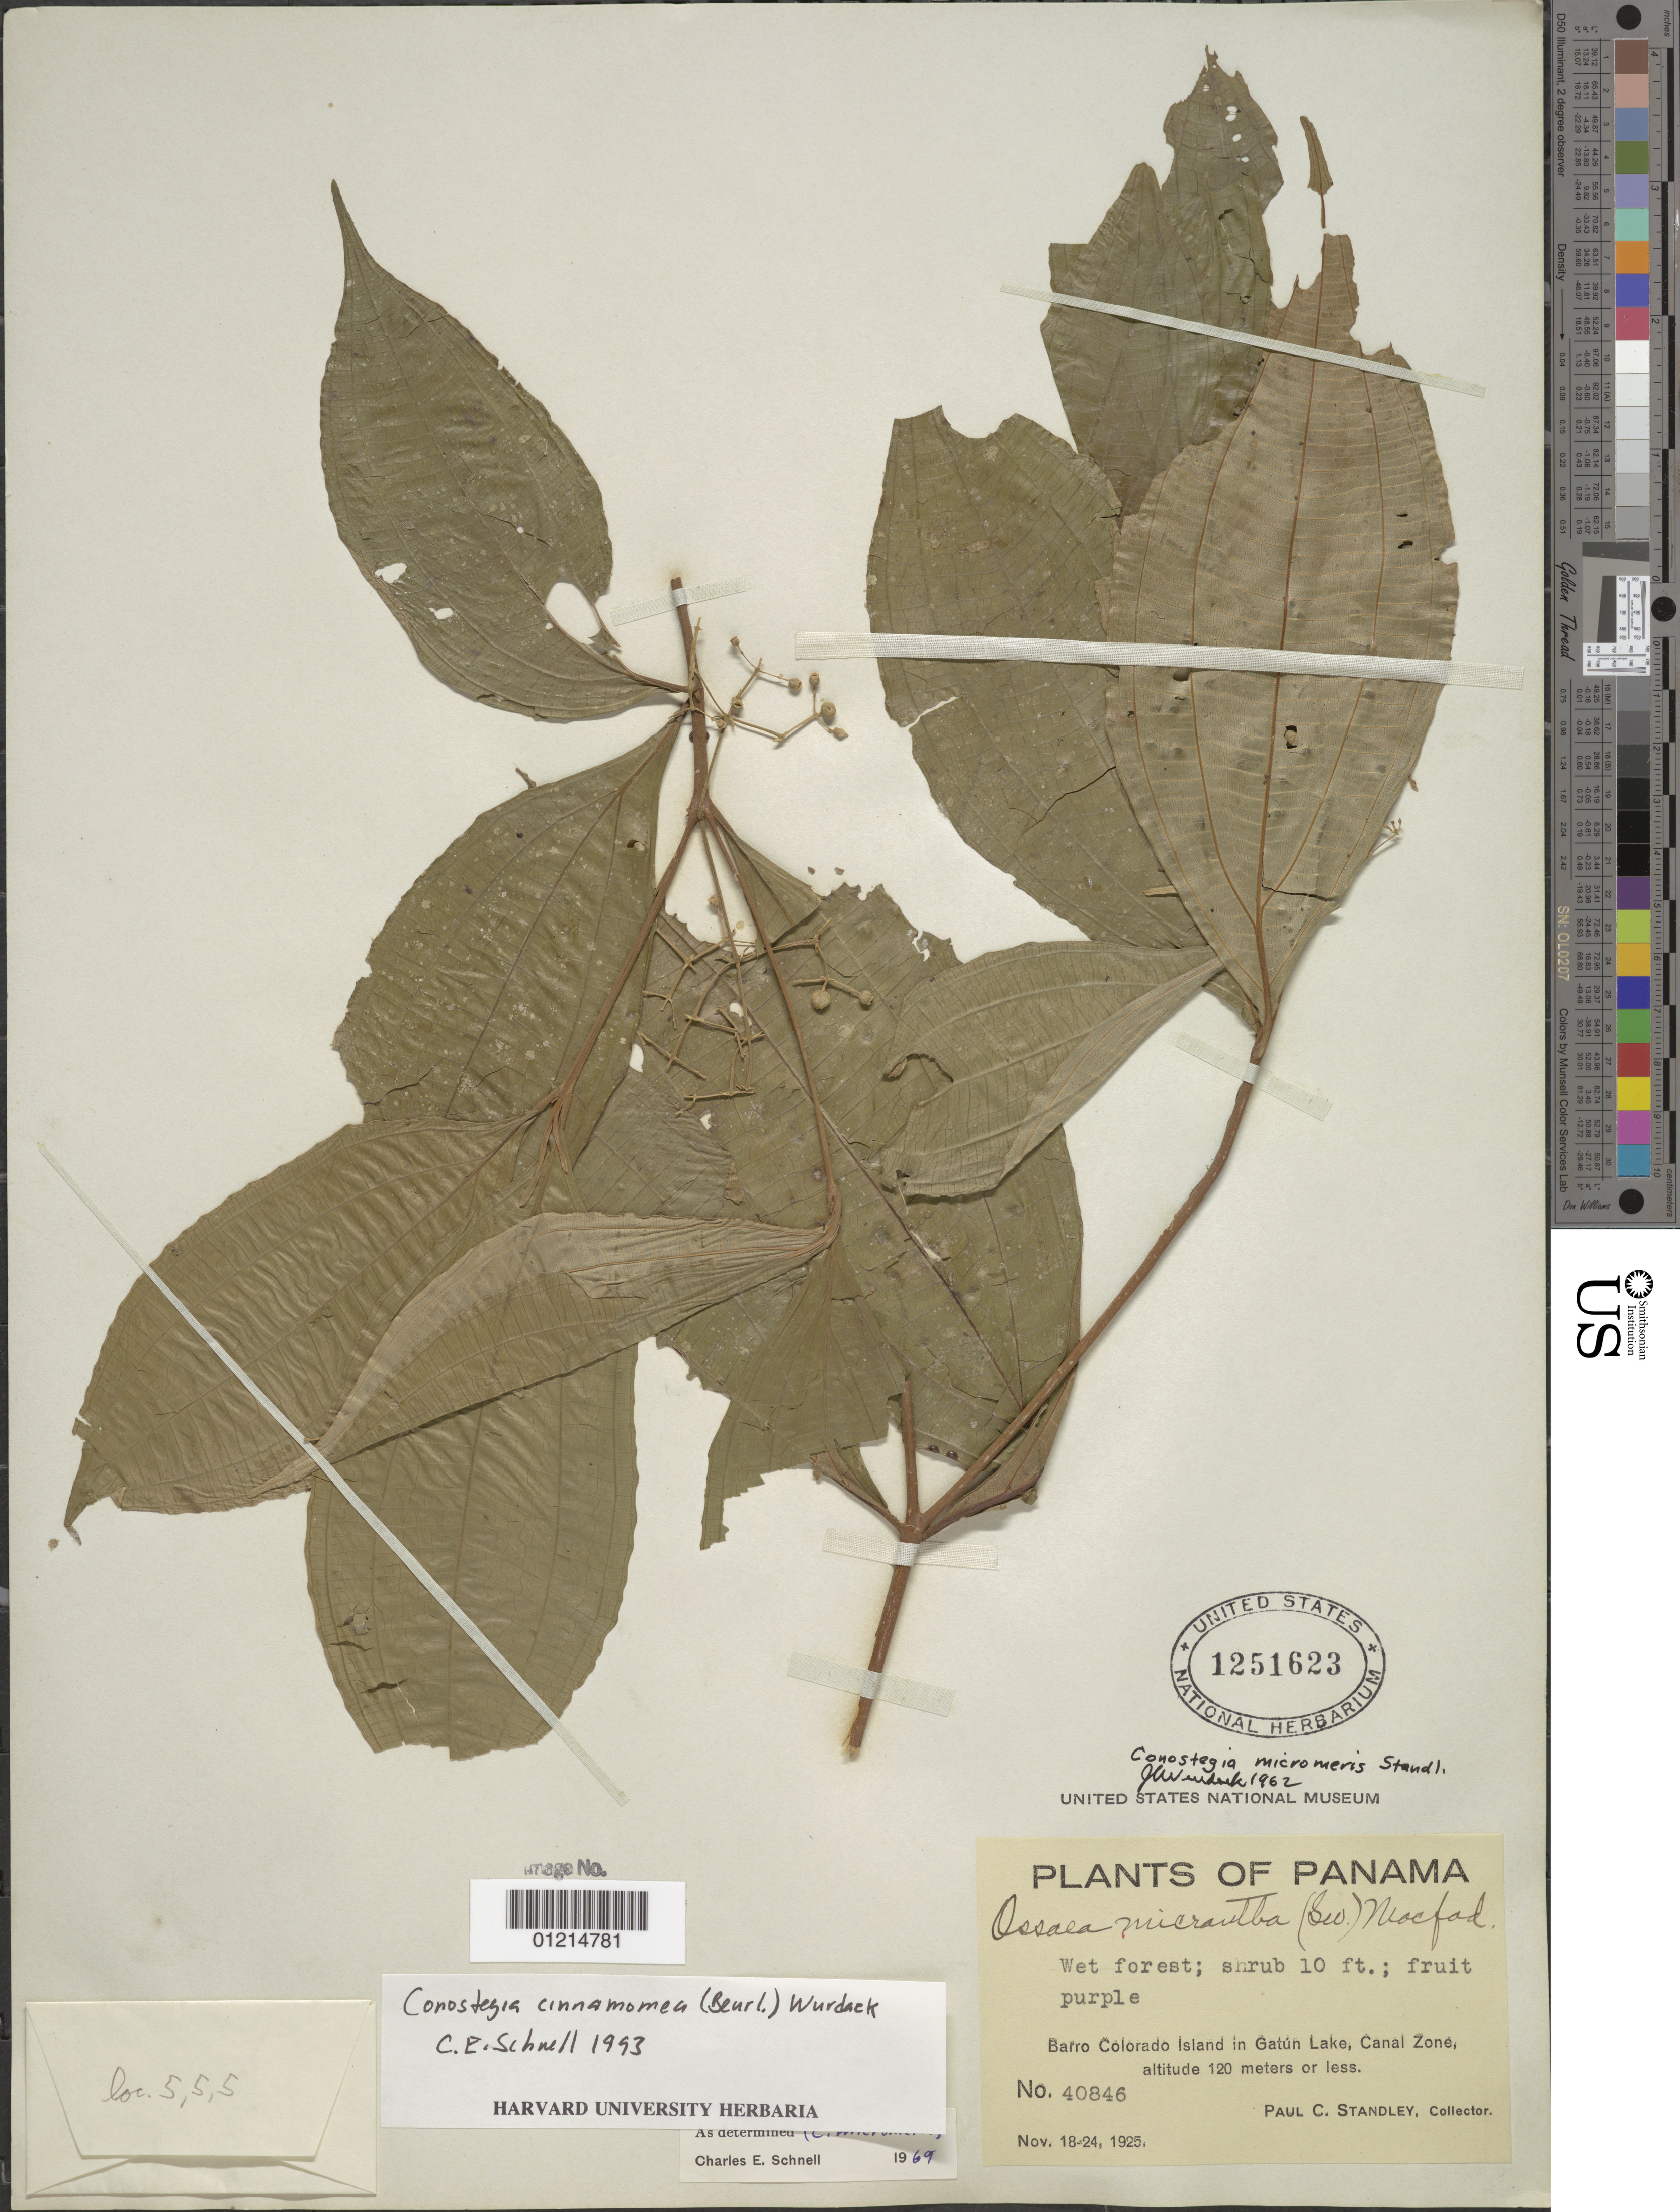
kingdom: Plantae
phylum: Tracheophyta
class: Magnoliopsida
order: Myrtales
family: Melastomataceae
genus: Conostegia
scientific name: Conostegia cinnamomea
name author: (Beurl.) Cogn.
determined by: Schnell, C. E.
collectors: P. C. Standley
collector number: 40846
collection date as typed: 18-24 Nov 1925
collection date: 1925-11-18/1925-11-24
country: Panama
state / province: Panamá Oeste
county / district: Canal Zone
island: Barro Colorado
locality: Barro Colorado Island in Gatun Lake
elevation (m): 120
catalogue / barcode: US 1251623